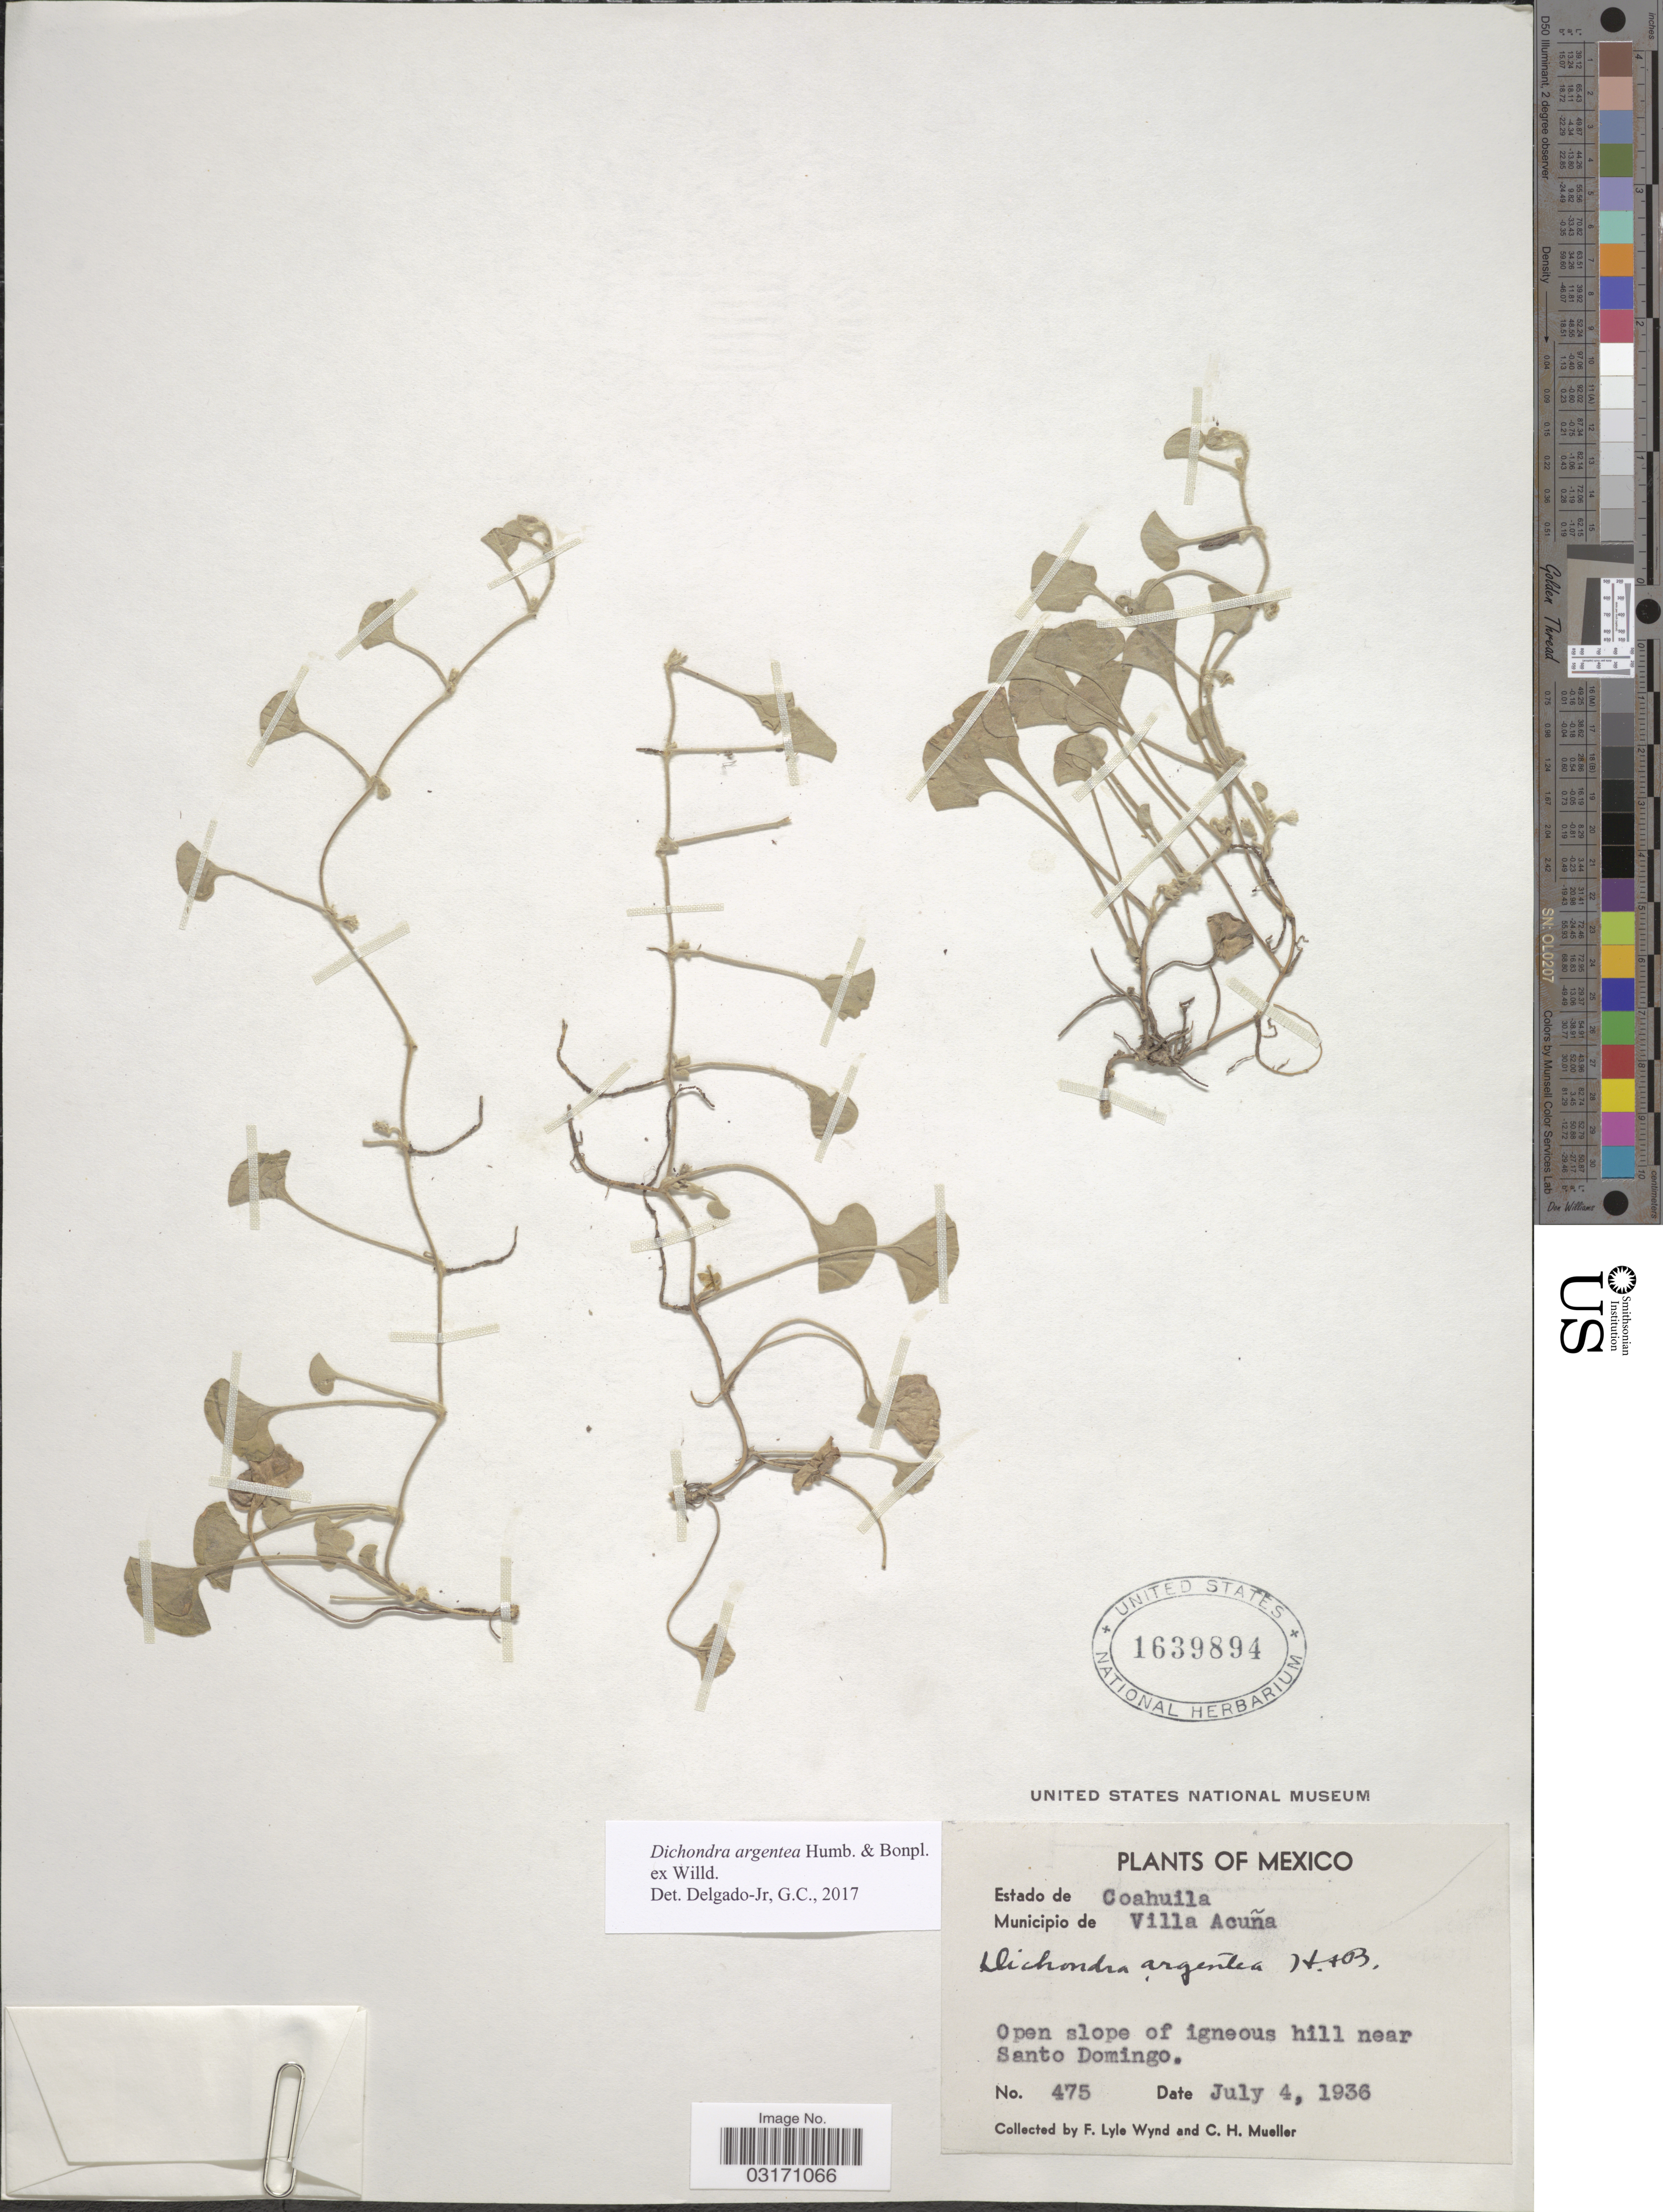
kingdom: Plantae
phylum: Tracheophyta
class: Magnoliopsida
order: Solanales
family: Convolvulaceae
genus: Dichondra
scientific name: Dichondra argentea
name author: Humb. & Bonpl. ex Willd.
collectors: F. L. Wynd & C. H. Mueller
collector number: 475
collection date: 1936-07-04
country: Mexico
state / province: Coahuila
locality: Municipio de Villa Acuña. Hill near Santo Domingo.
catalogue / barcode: US 1639894